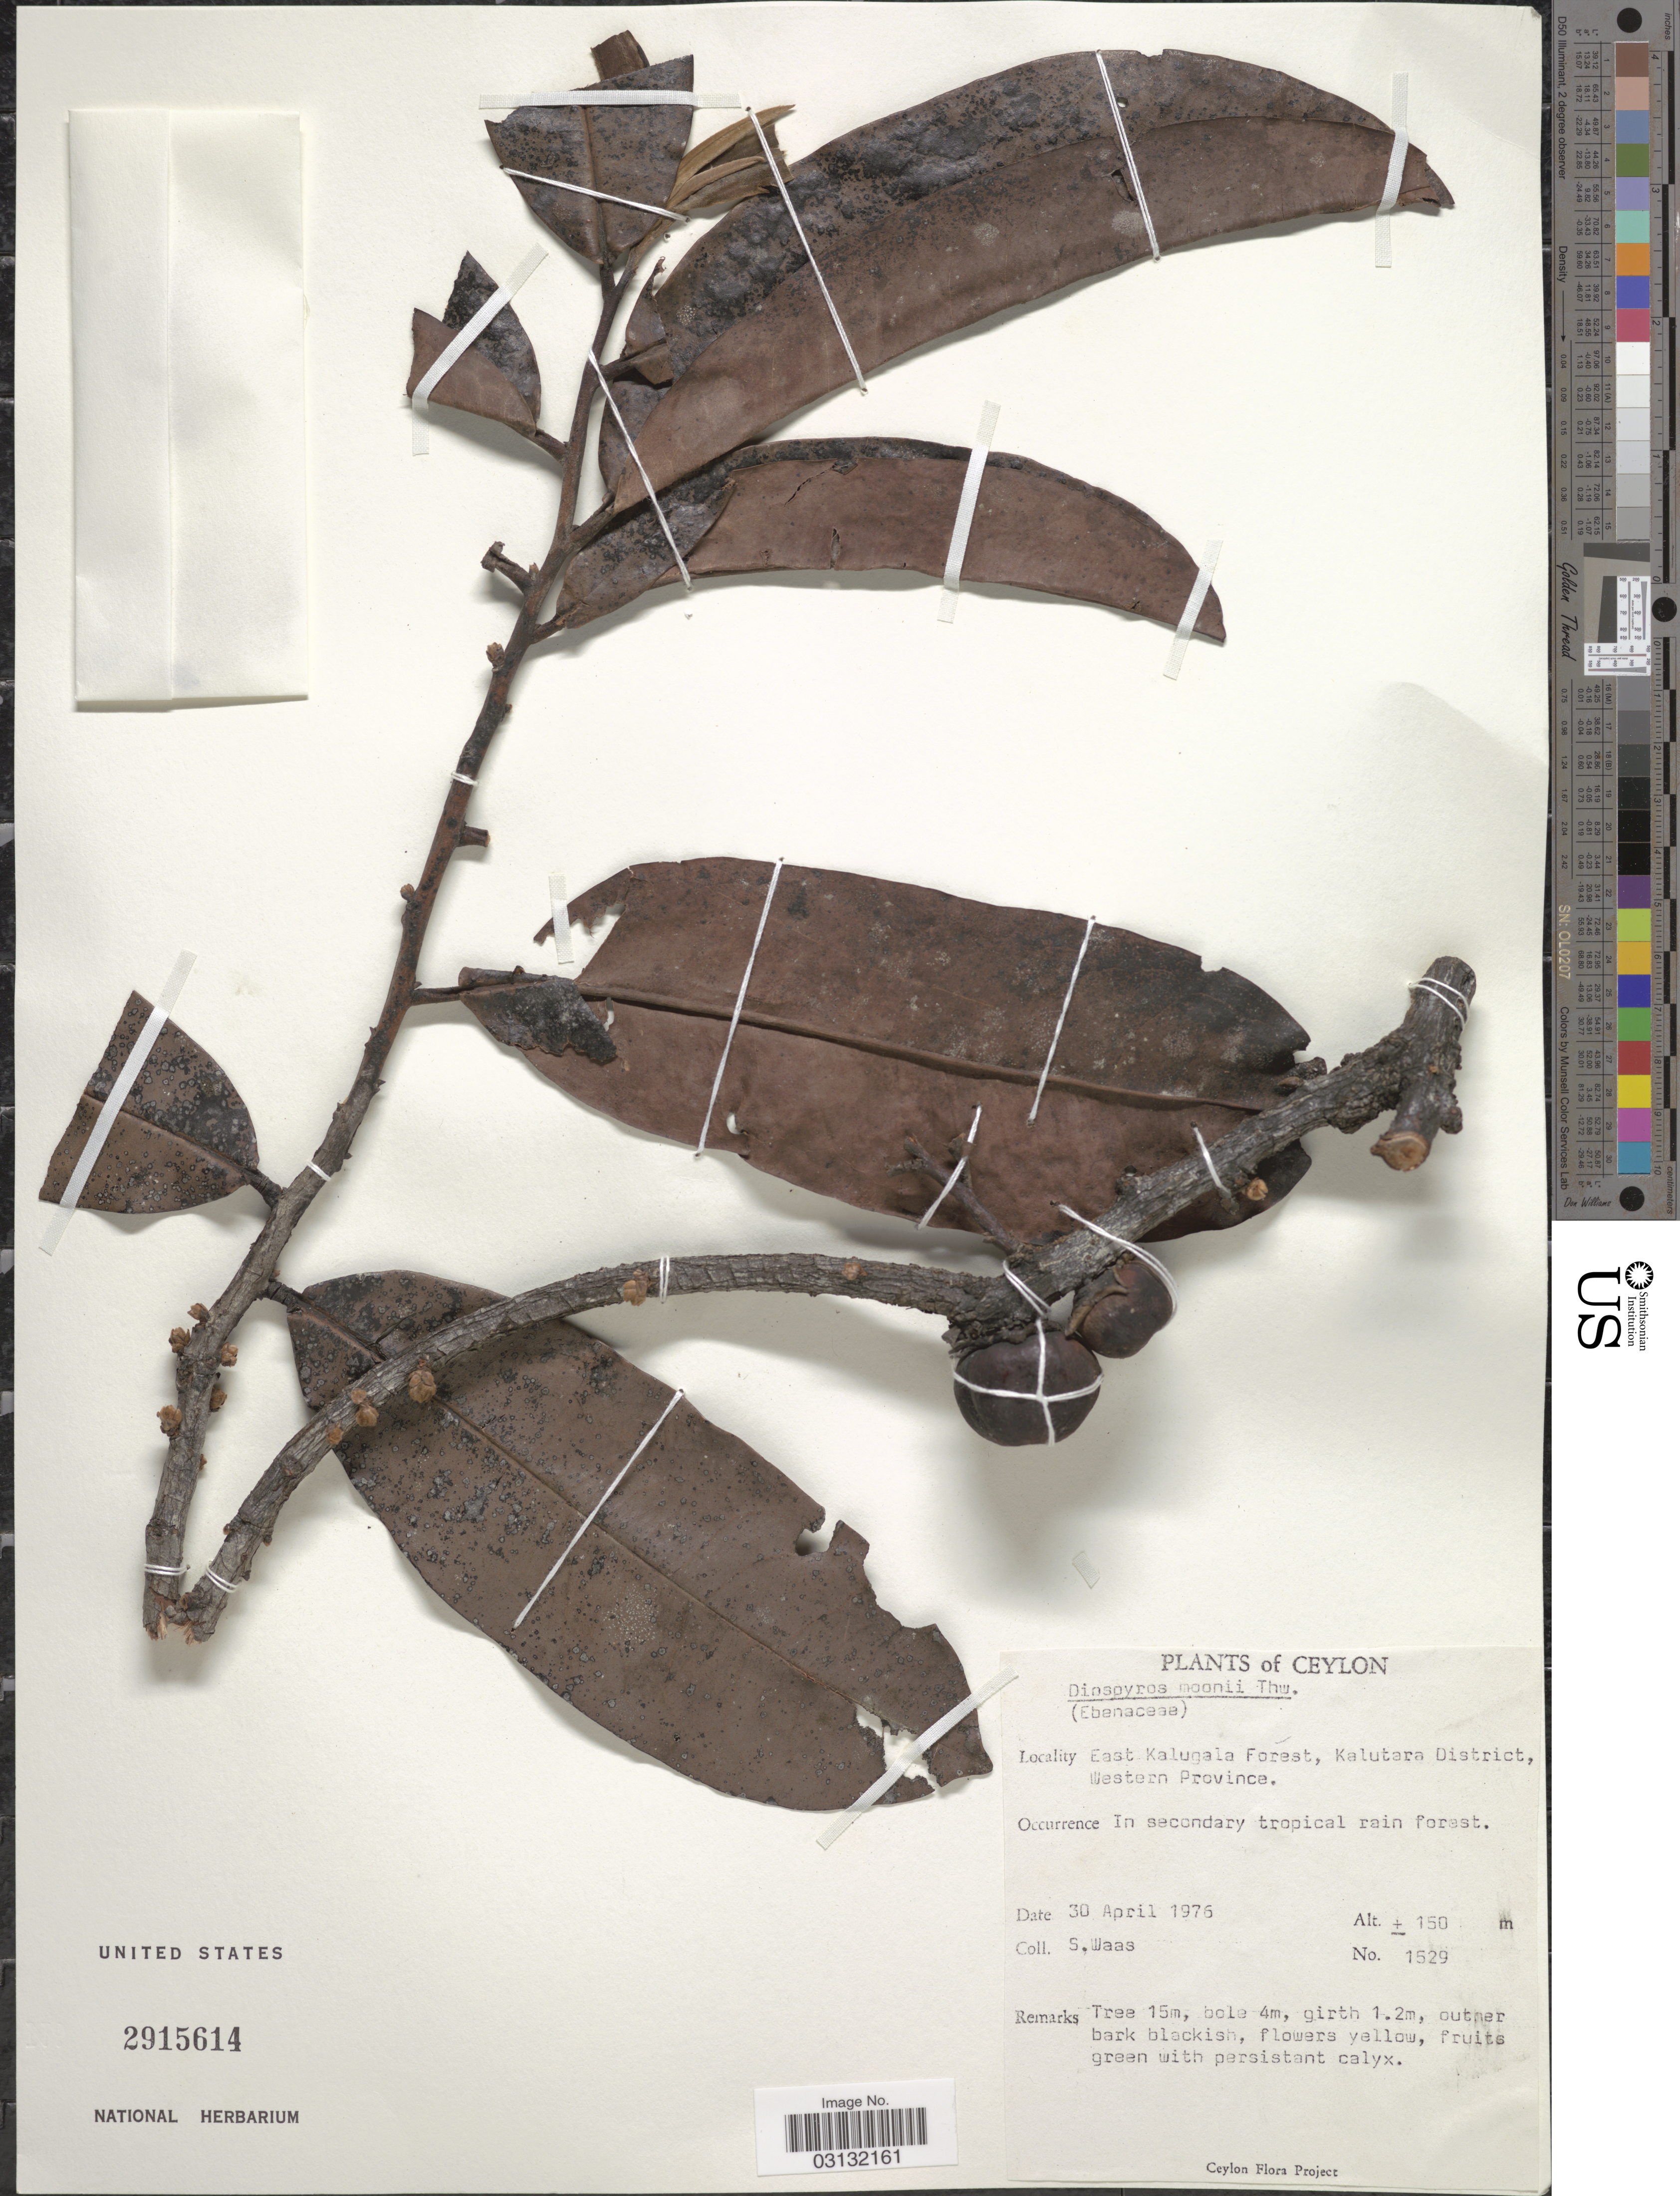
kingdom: Plantae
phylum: Tracheophyta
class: Magnoliopsida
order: Ericales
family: Ebenaceae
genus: Diospyros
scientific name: Diospyros moonii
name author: Thwaites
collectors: S. Waas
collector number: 1529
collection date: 1976-04-30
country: Sri Lanka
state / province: Western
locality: Ceylon, East Kalugala Forest, Kalutara District, Western Province.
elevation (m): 150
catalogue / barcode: US 2815614